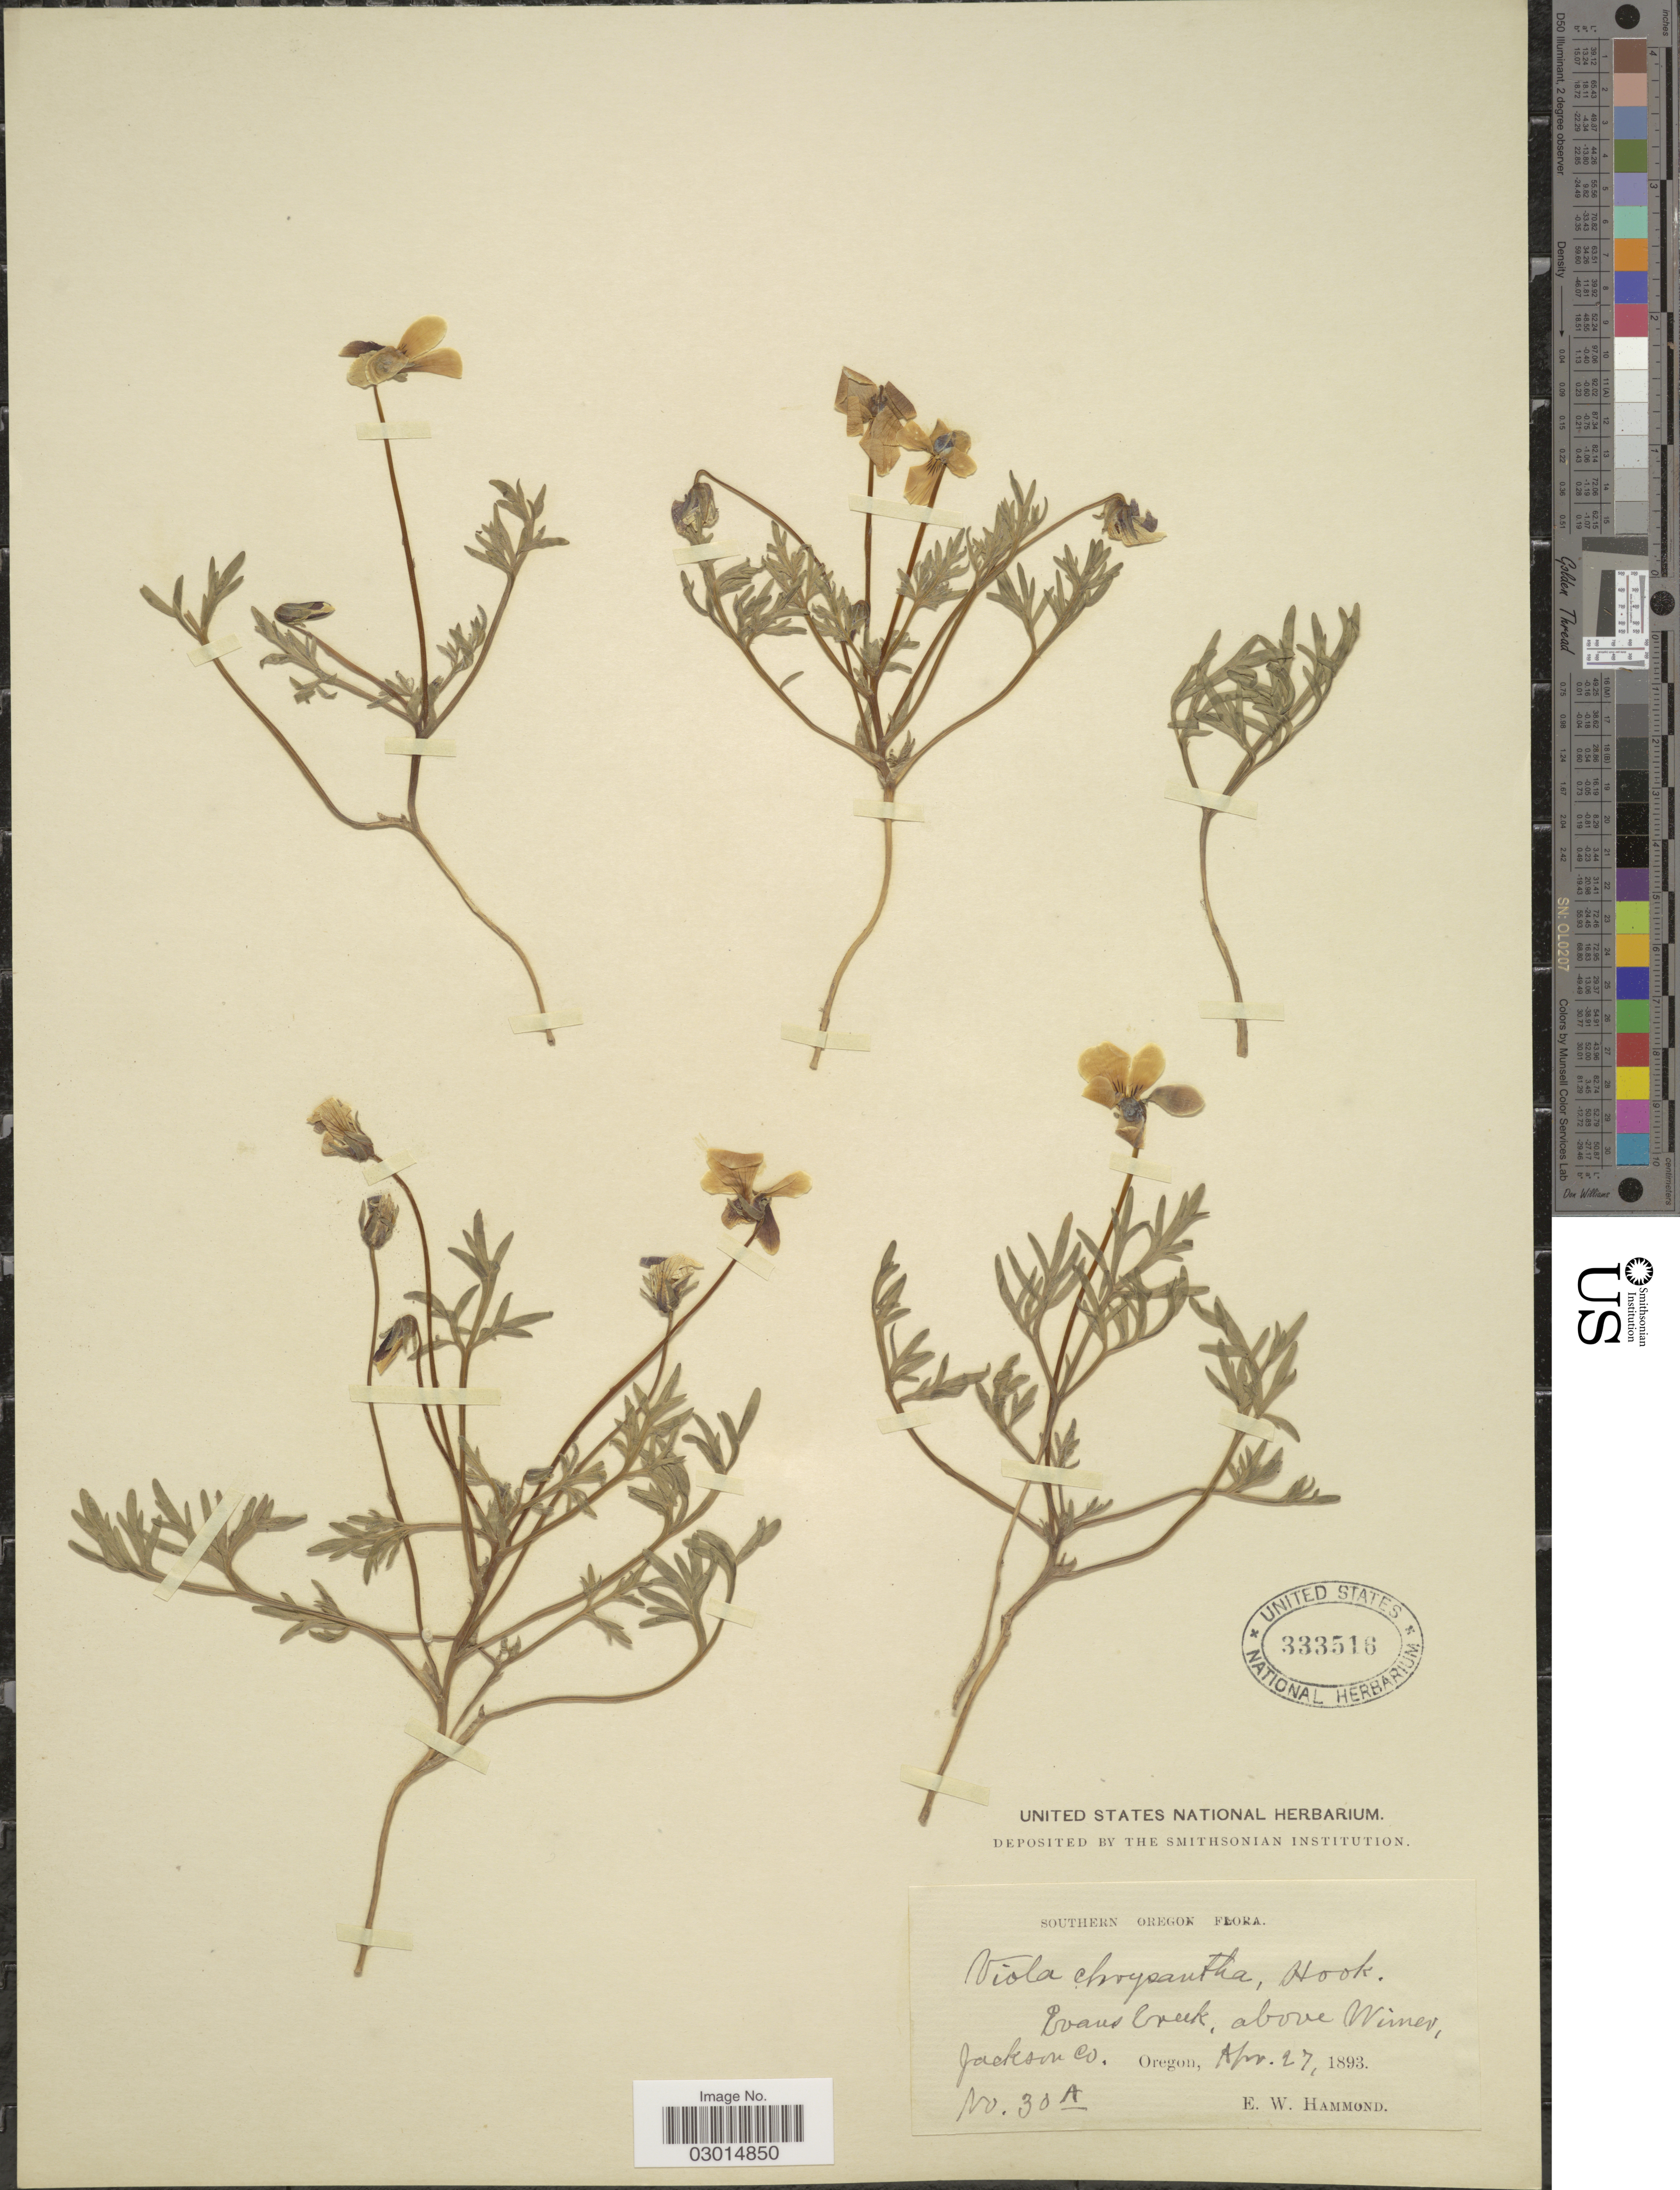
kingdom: Plantae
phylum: Tracheophyta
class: Magnoliopsida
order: Malpighiales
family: Violaceae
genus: Viola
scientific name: Viola douglasii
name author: Steud.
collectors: E. Hammond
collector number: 30A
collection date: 1893-04-27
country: United States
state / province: Oregon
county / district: Jackson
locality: Southern Oregon. Evans Creek, above Wimer, Jackson Co.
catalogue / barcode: US 333516